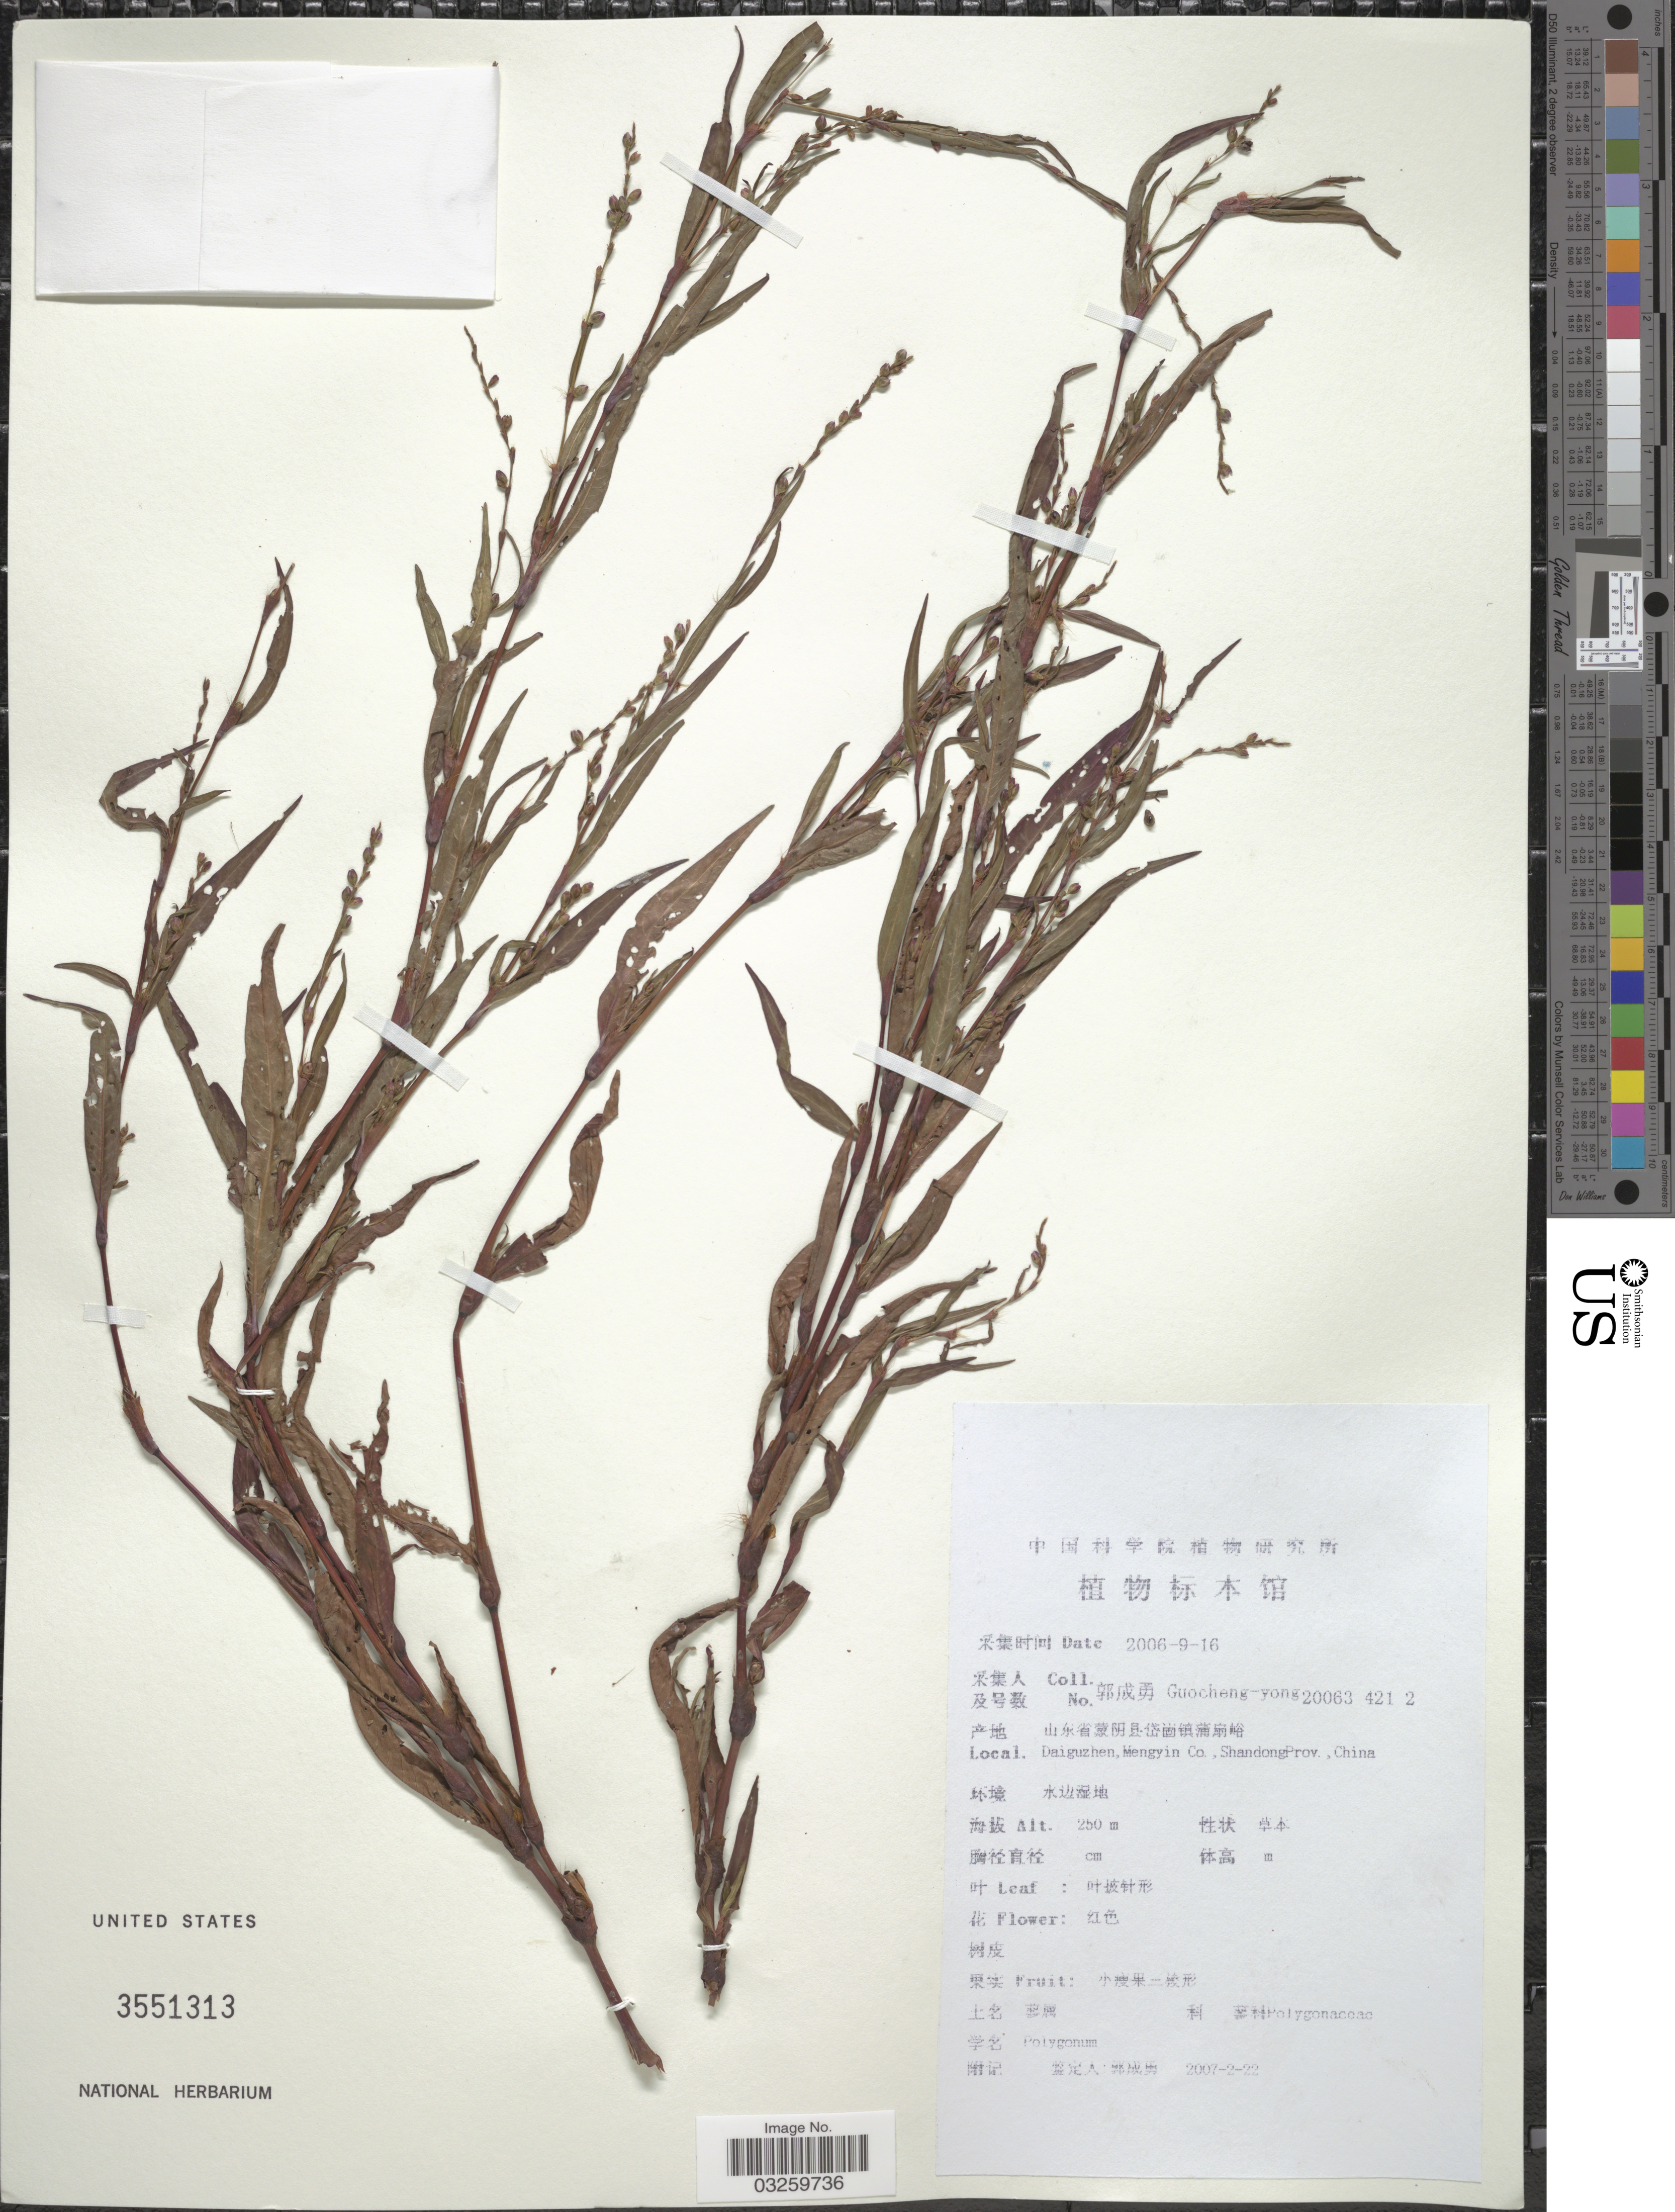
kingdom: Plantae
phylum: Tracheophyta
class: Magnoliopsida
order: Caryophyllales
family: Polygonaceae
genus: Polygonum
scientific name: Polygonum sp.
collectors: Guo cheng-yong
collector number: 200634212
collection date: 2006-09-16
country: China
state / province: Shandong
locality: Daiguzhen, Mengyin Co., Shandong Prov.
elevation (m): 250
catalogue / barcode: US 3551313